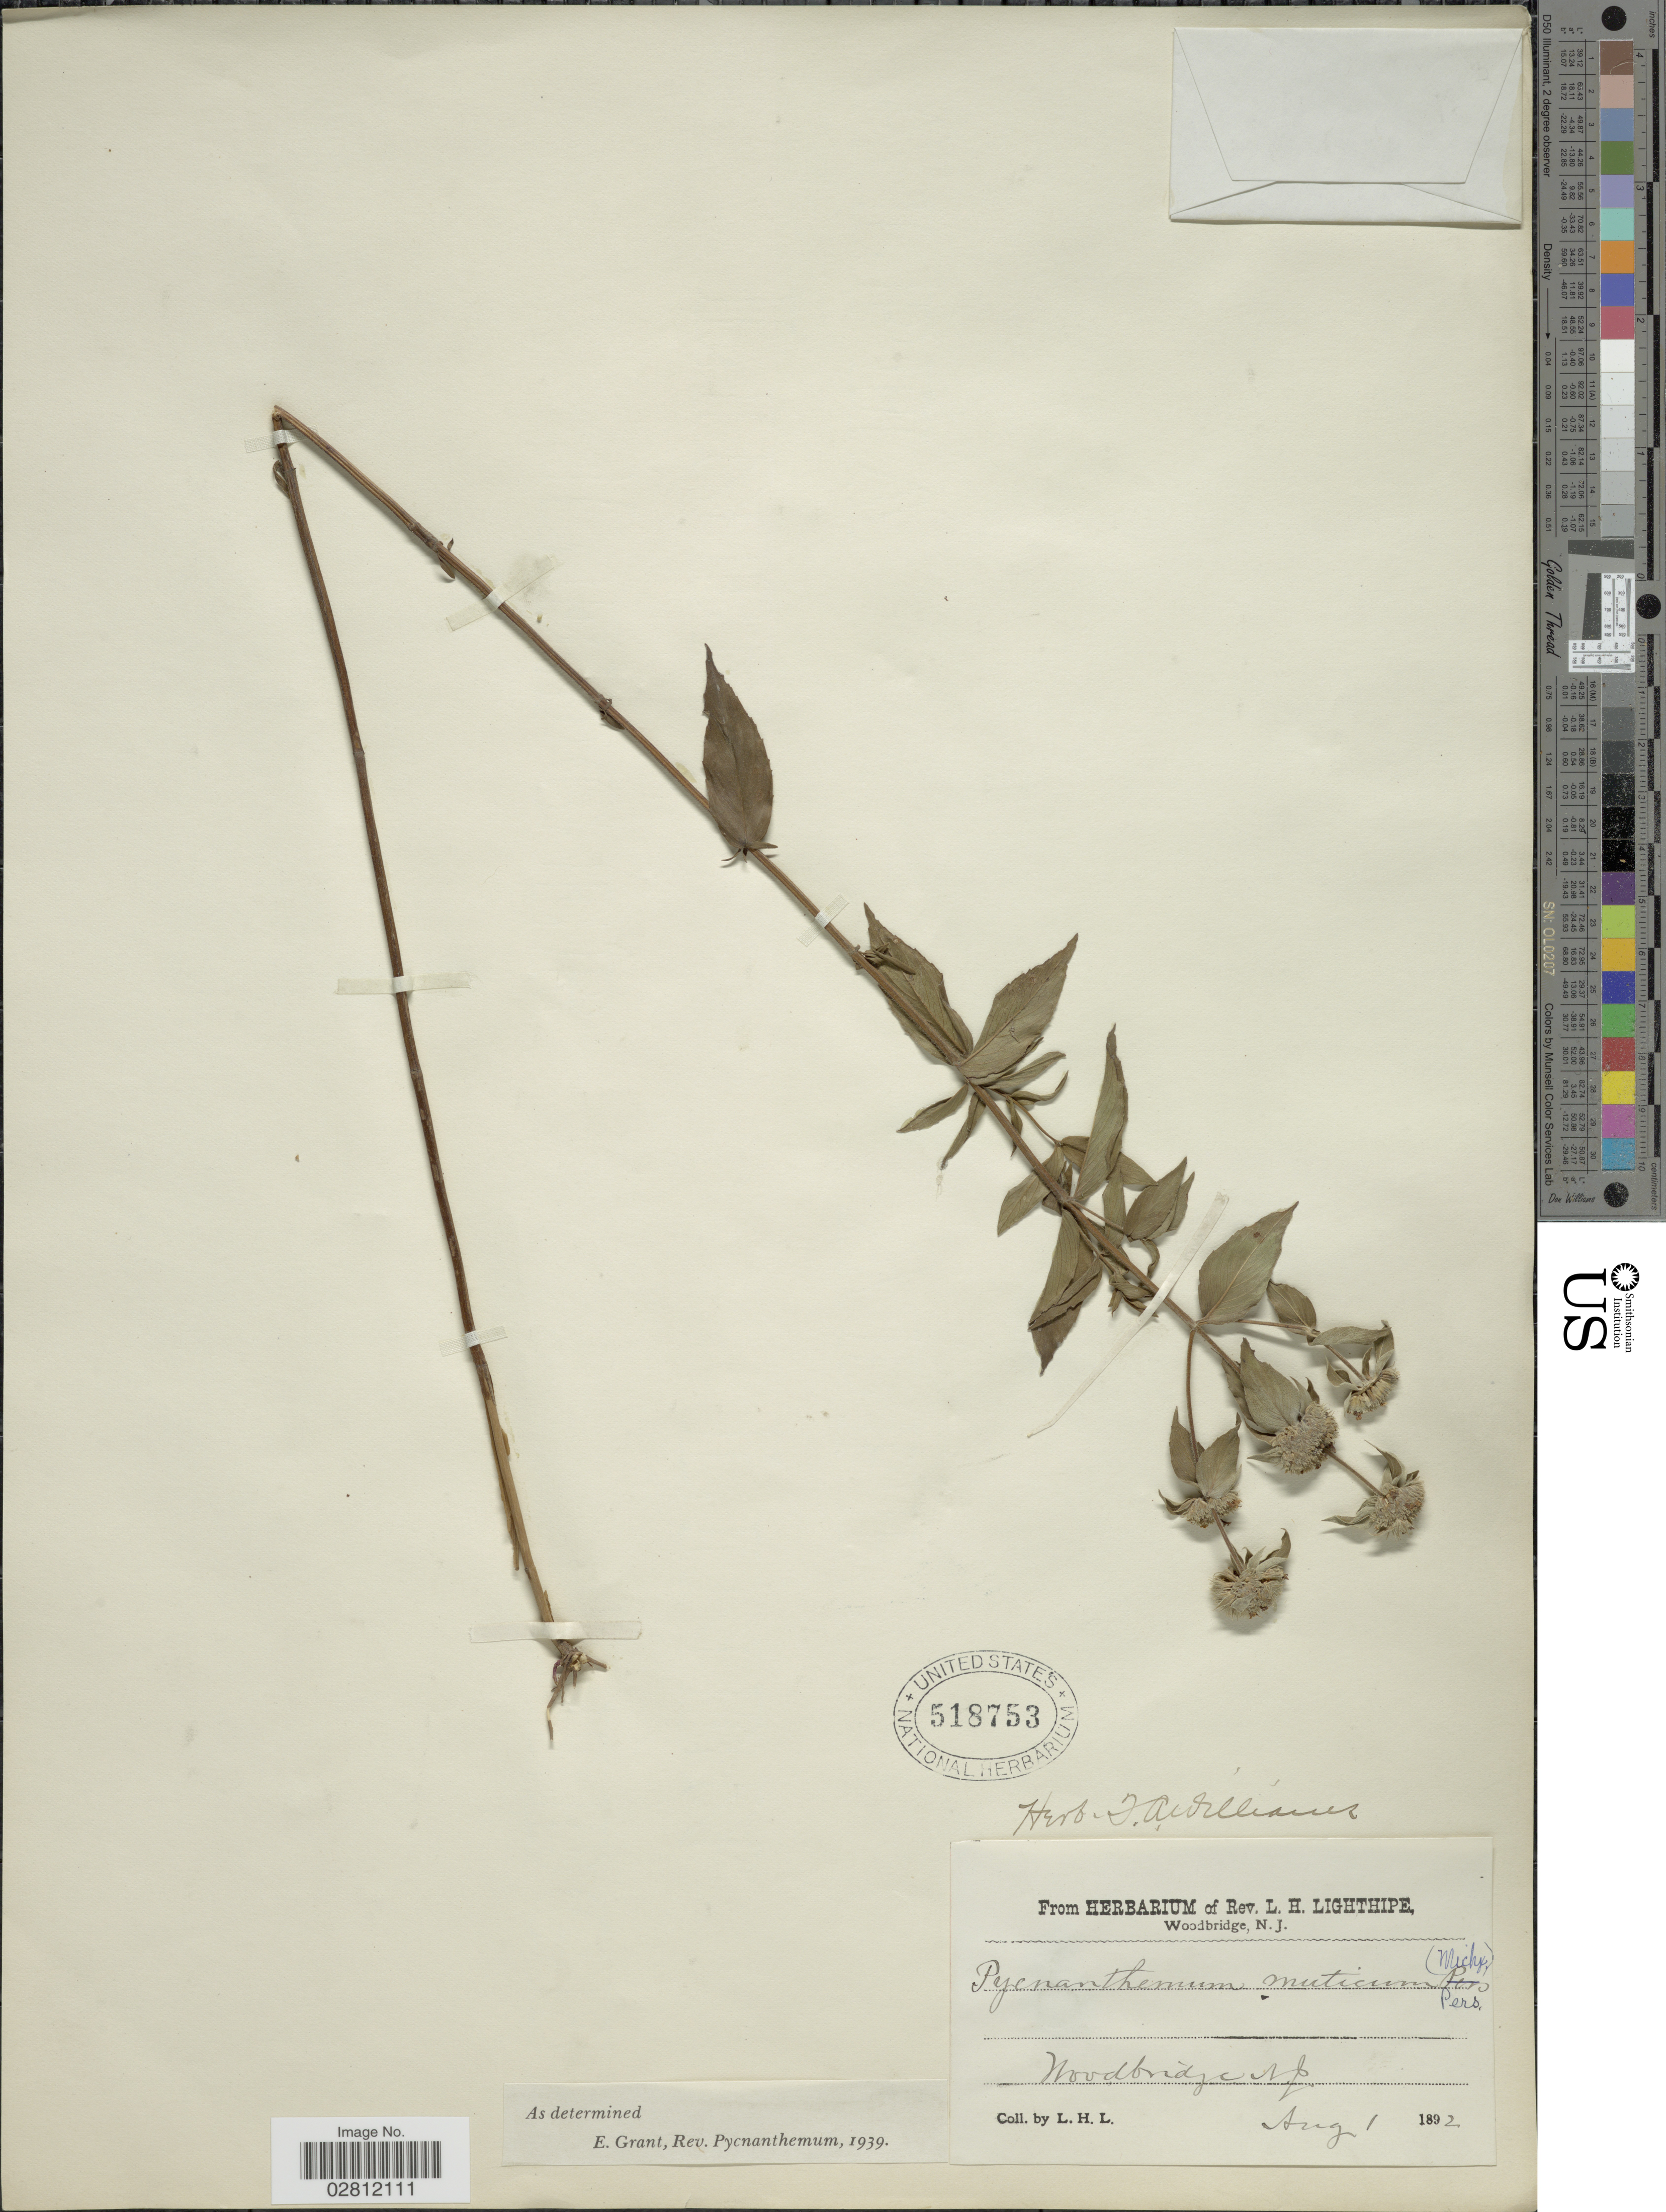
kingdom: Plantae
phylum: Tracheophyta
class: Magnoliopsida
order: Lamiales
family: Lamiaceae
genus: Pycnanthemum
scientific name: Pycnanthemum muticum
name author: (Michx.) Pers.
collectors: L. H. Lighthipe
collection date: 1892-08-01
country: United States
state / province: New Jersey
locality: Woodbridge.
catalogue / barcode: US 518753